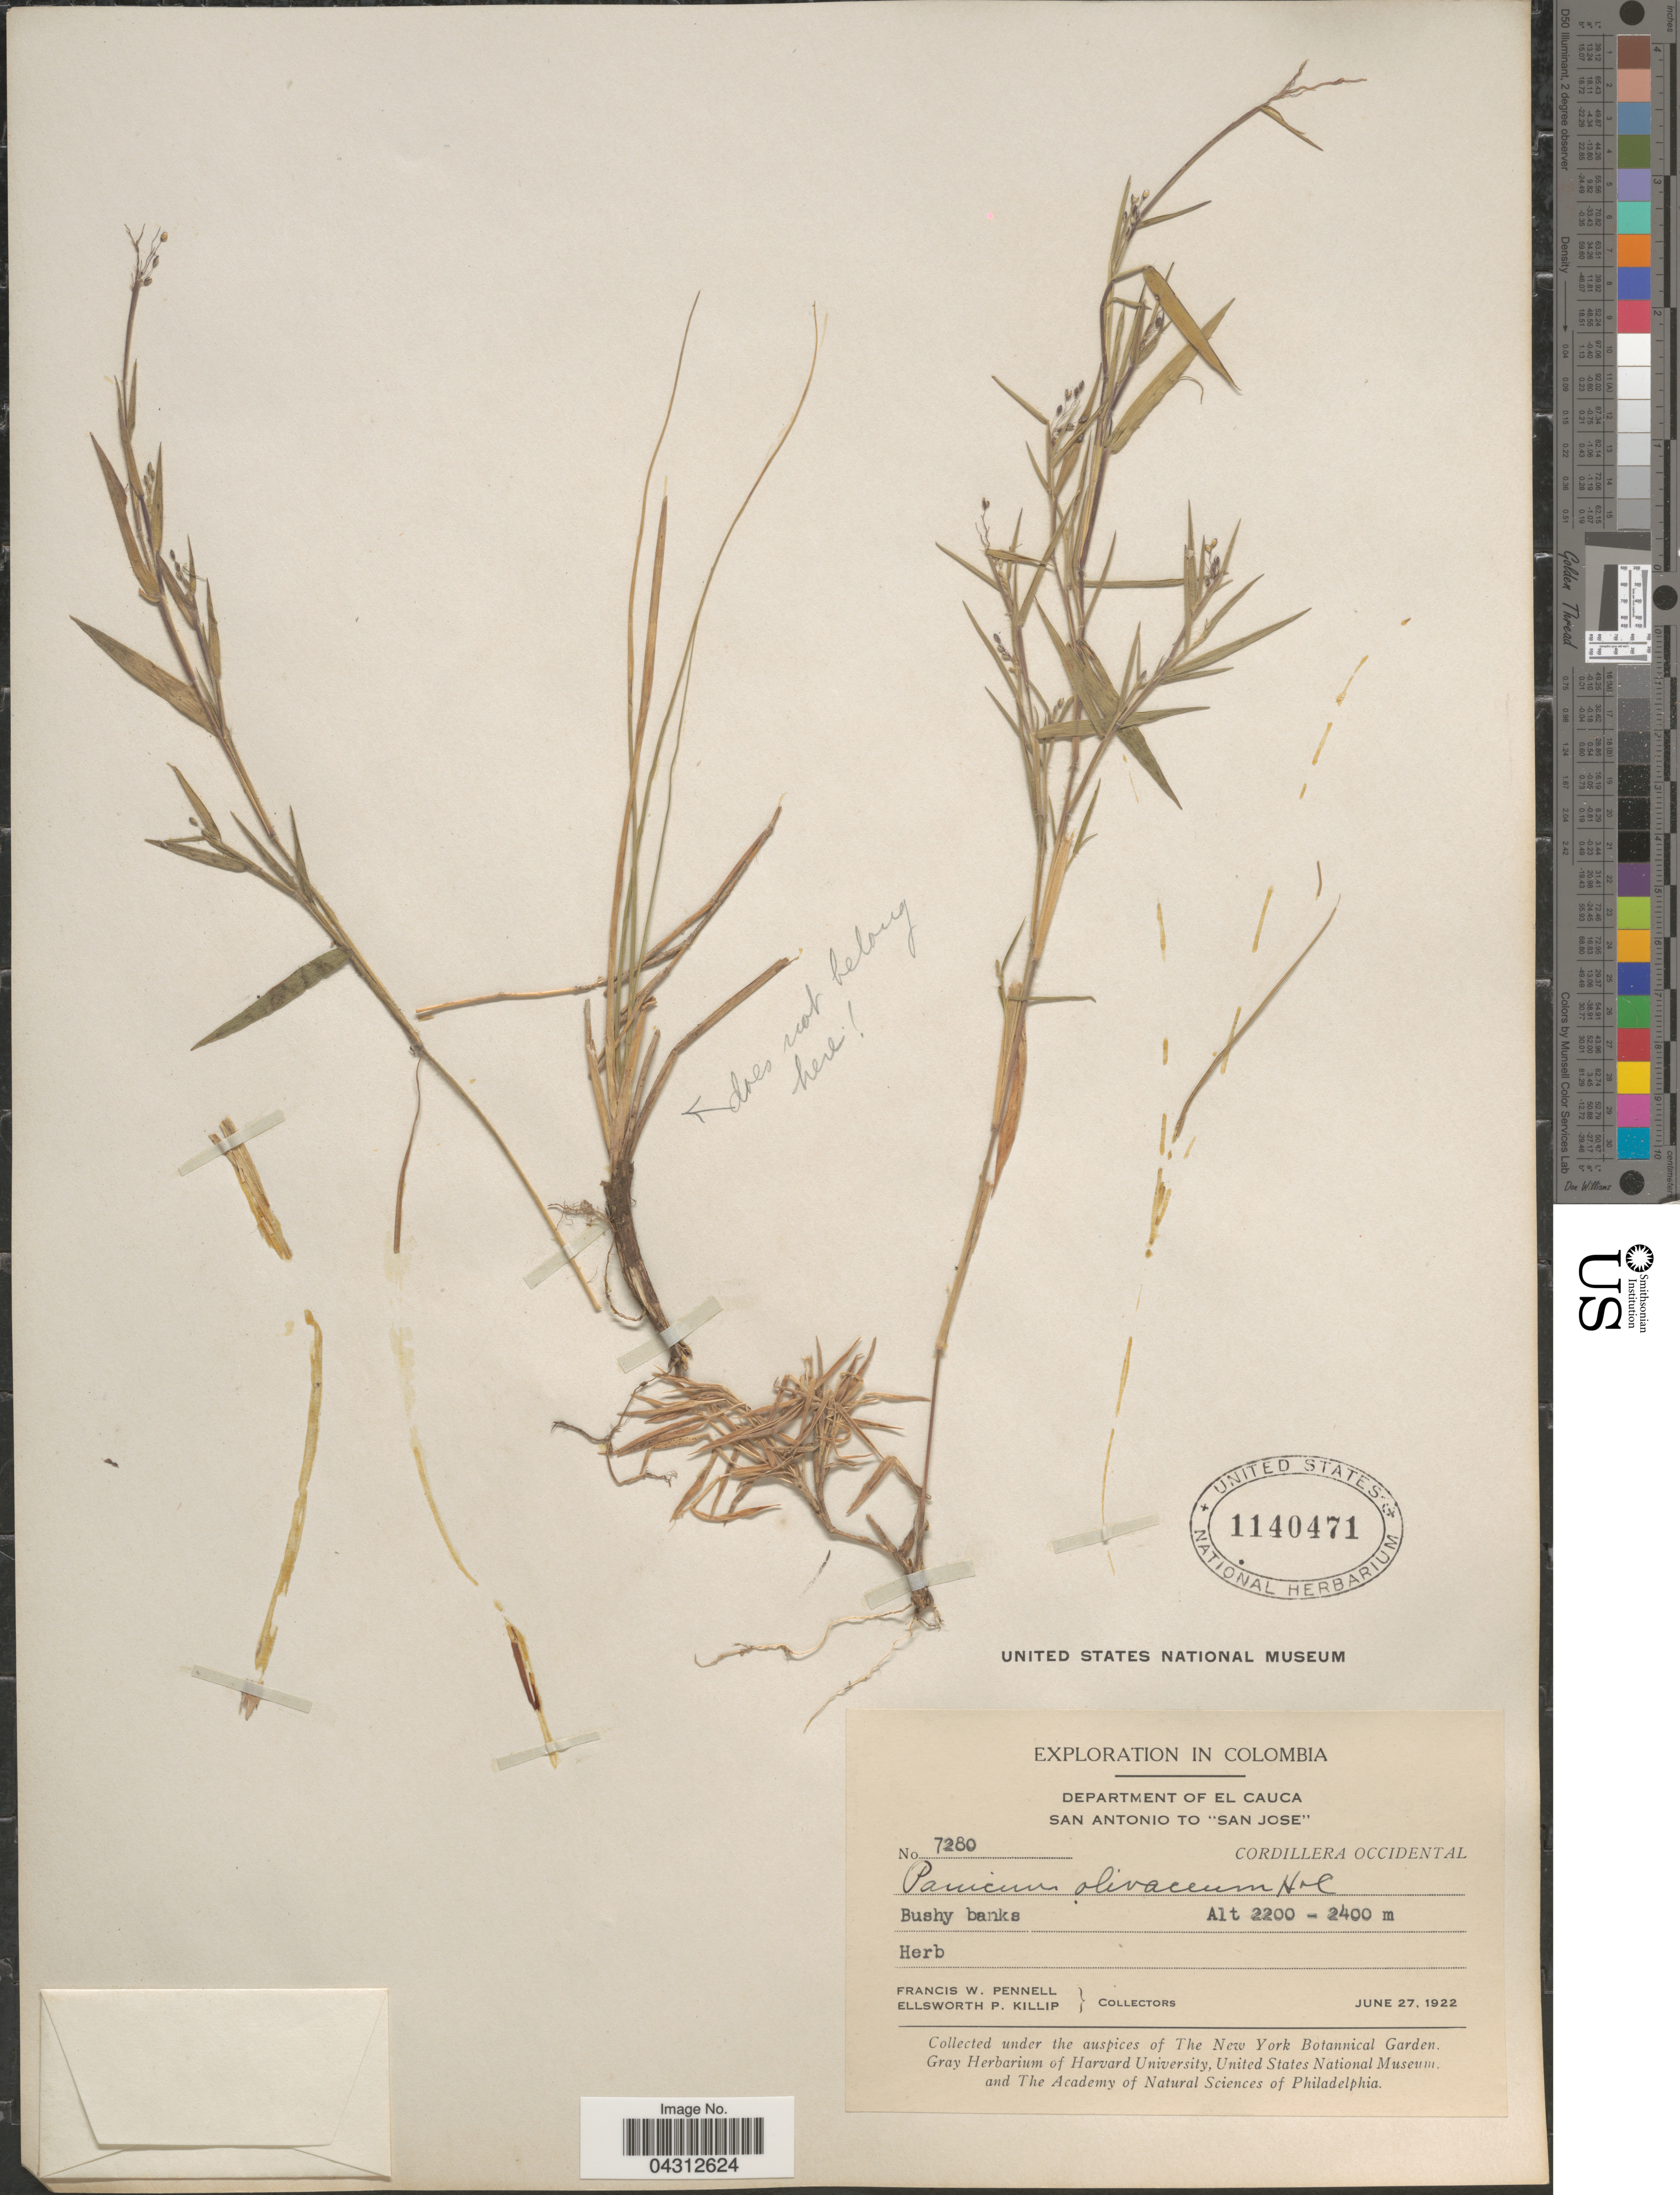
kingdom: Plantae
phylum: Tracheophyta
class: Liliopsida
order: Poales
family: Poaceae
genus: Dichanthelium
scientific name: Dichanthelium acuminatum var. acuminatum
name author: (Sw.) Gould & C.A. Clark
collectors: F. W. Pennell & E. P. Killip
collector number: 7280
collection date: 1922-06-27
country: Colombia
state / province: Cauca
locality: Exploration in Colombia. Department of El Cauca. San Antonio to "San Jose". Cordillera Occidental. Bushy banks.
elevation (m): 2200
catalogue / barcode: US 1140471